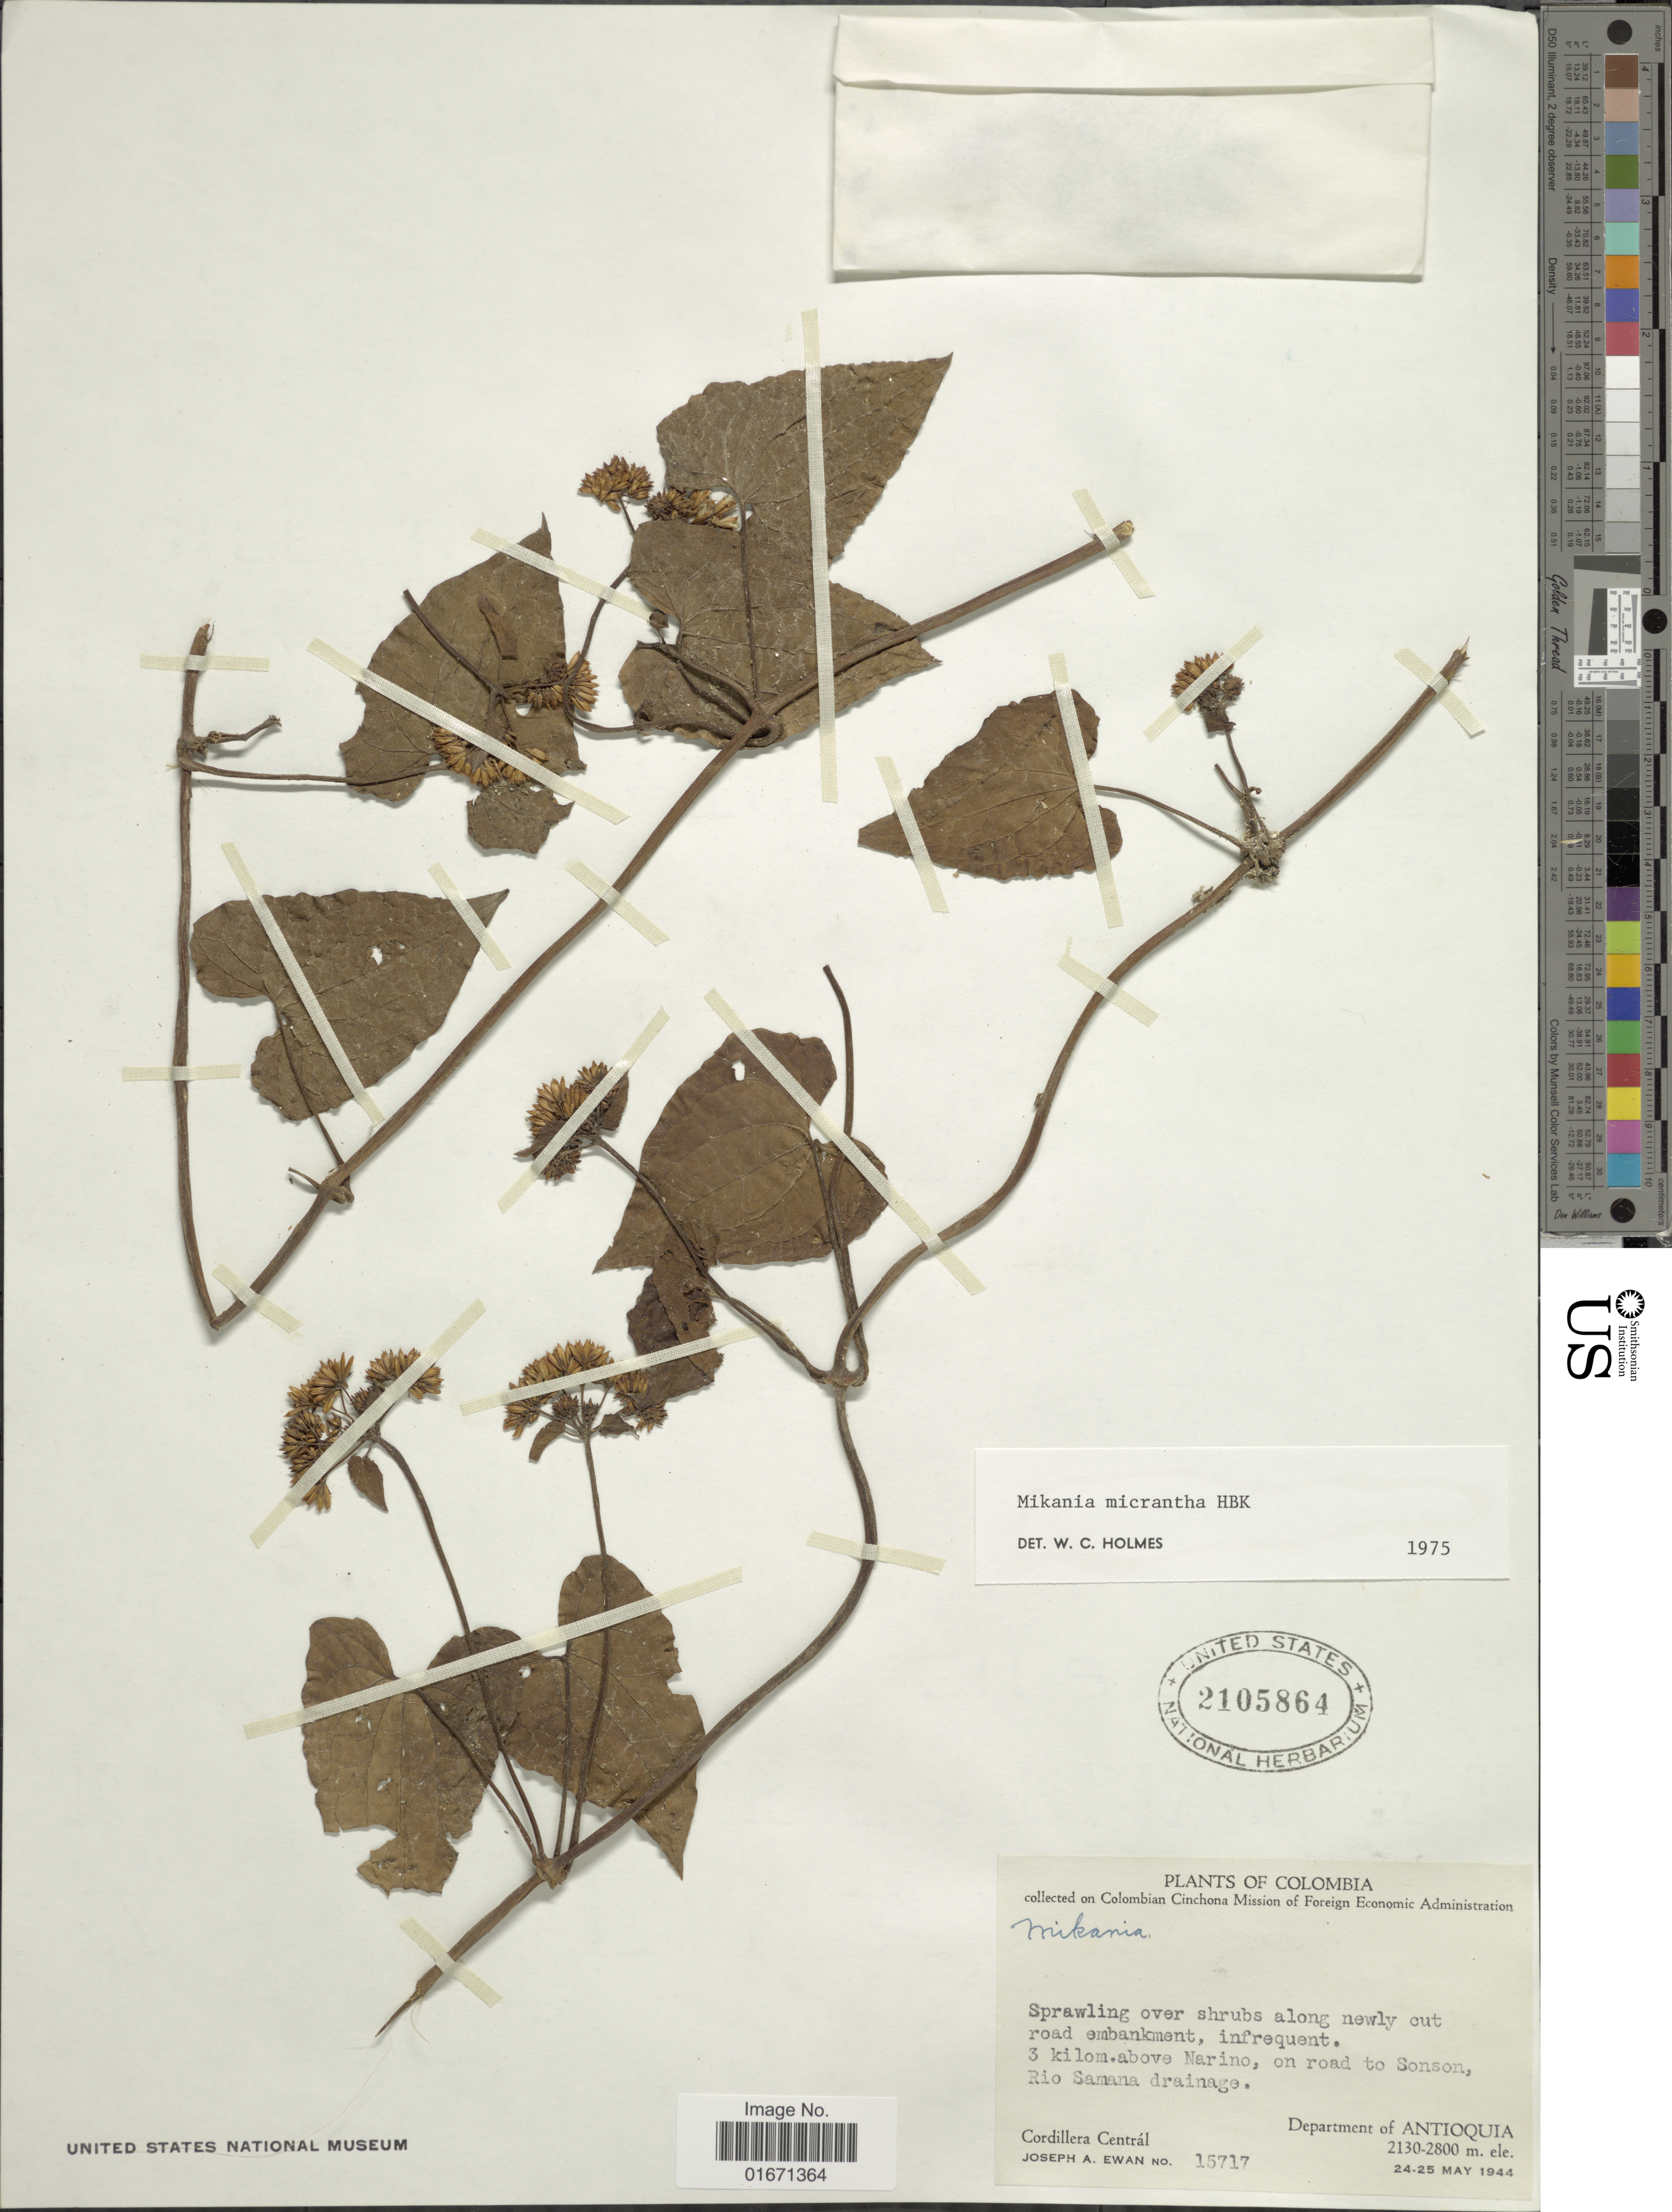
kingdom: Plantae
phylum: Tracheophyta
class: Magnoliopsida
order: Asterales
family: Asteraceae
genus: Mikania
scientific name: Mikania micrantha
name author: Kunth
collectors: J. A. Ewan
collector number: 15717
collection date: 1944-05-24/1944-05-25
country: Colombia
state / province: Antioquia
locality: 3 kilom. above Narino, on road to Sonson, Rio Samana drainage, Cordillera Central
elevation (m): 2130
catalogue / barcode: US 2105864